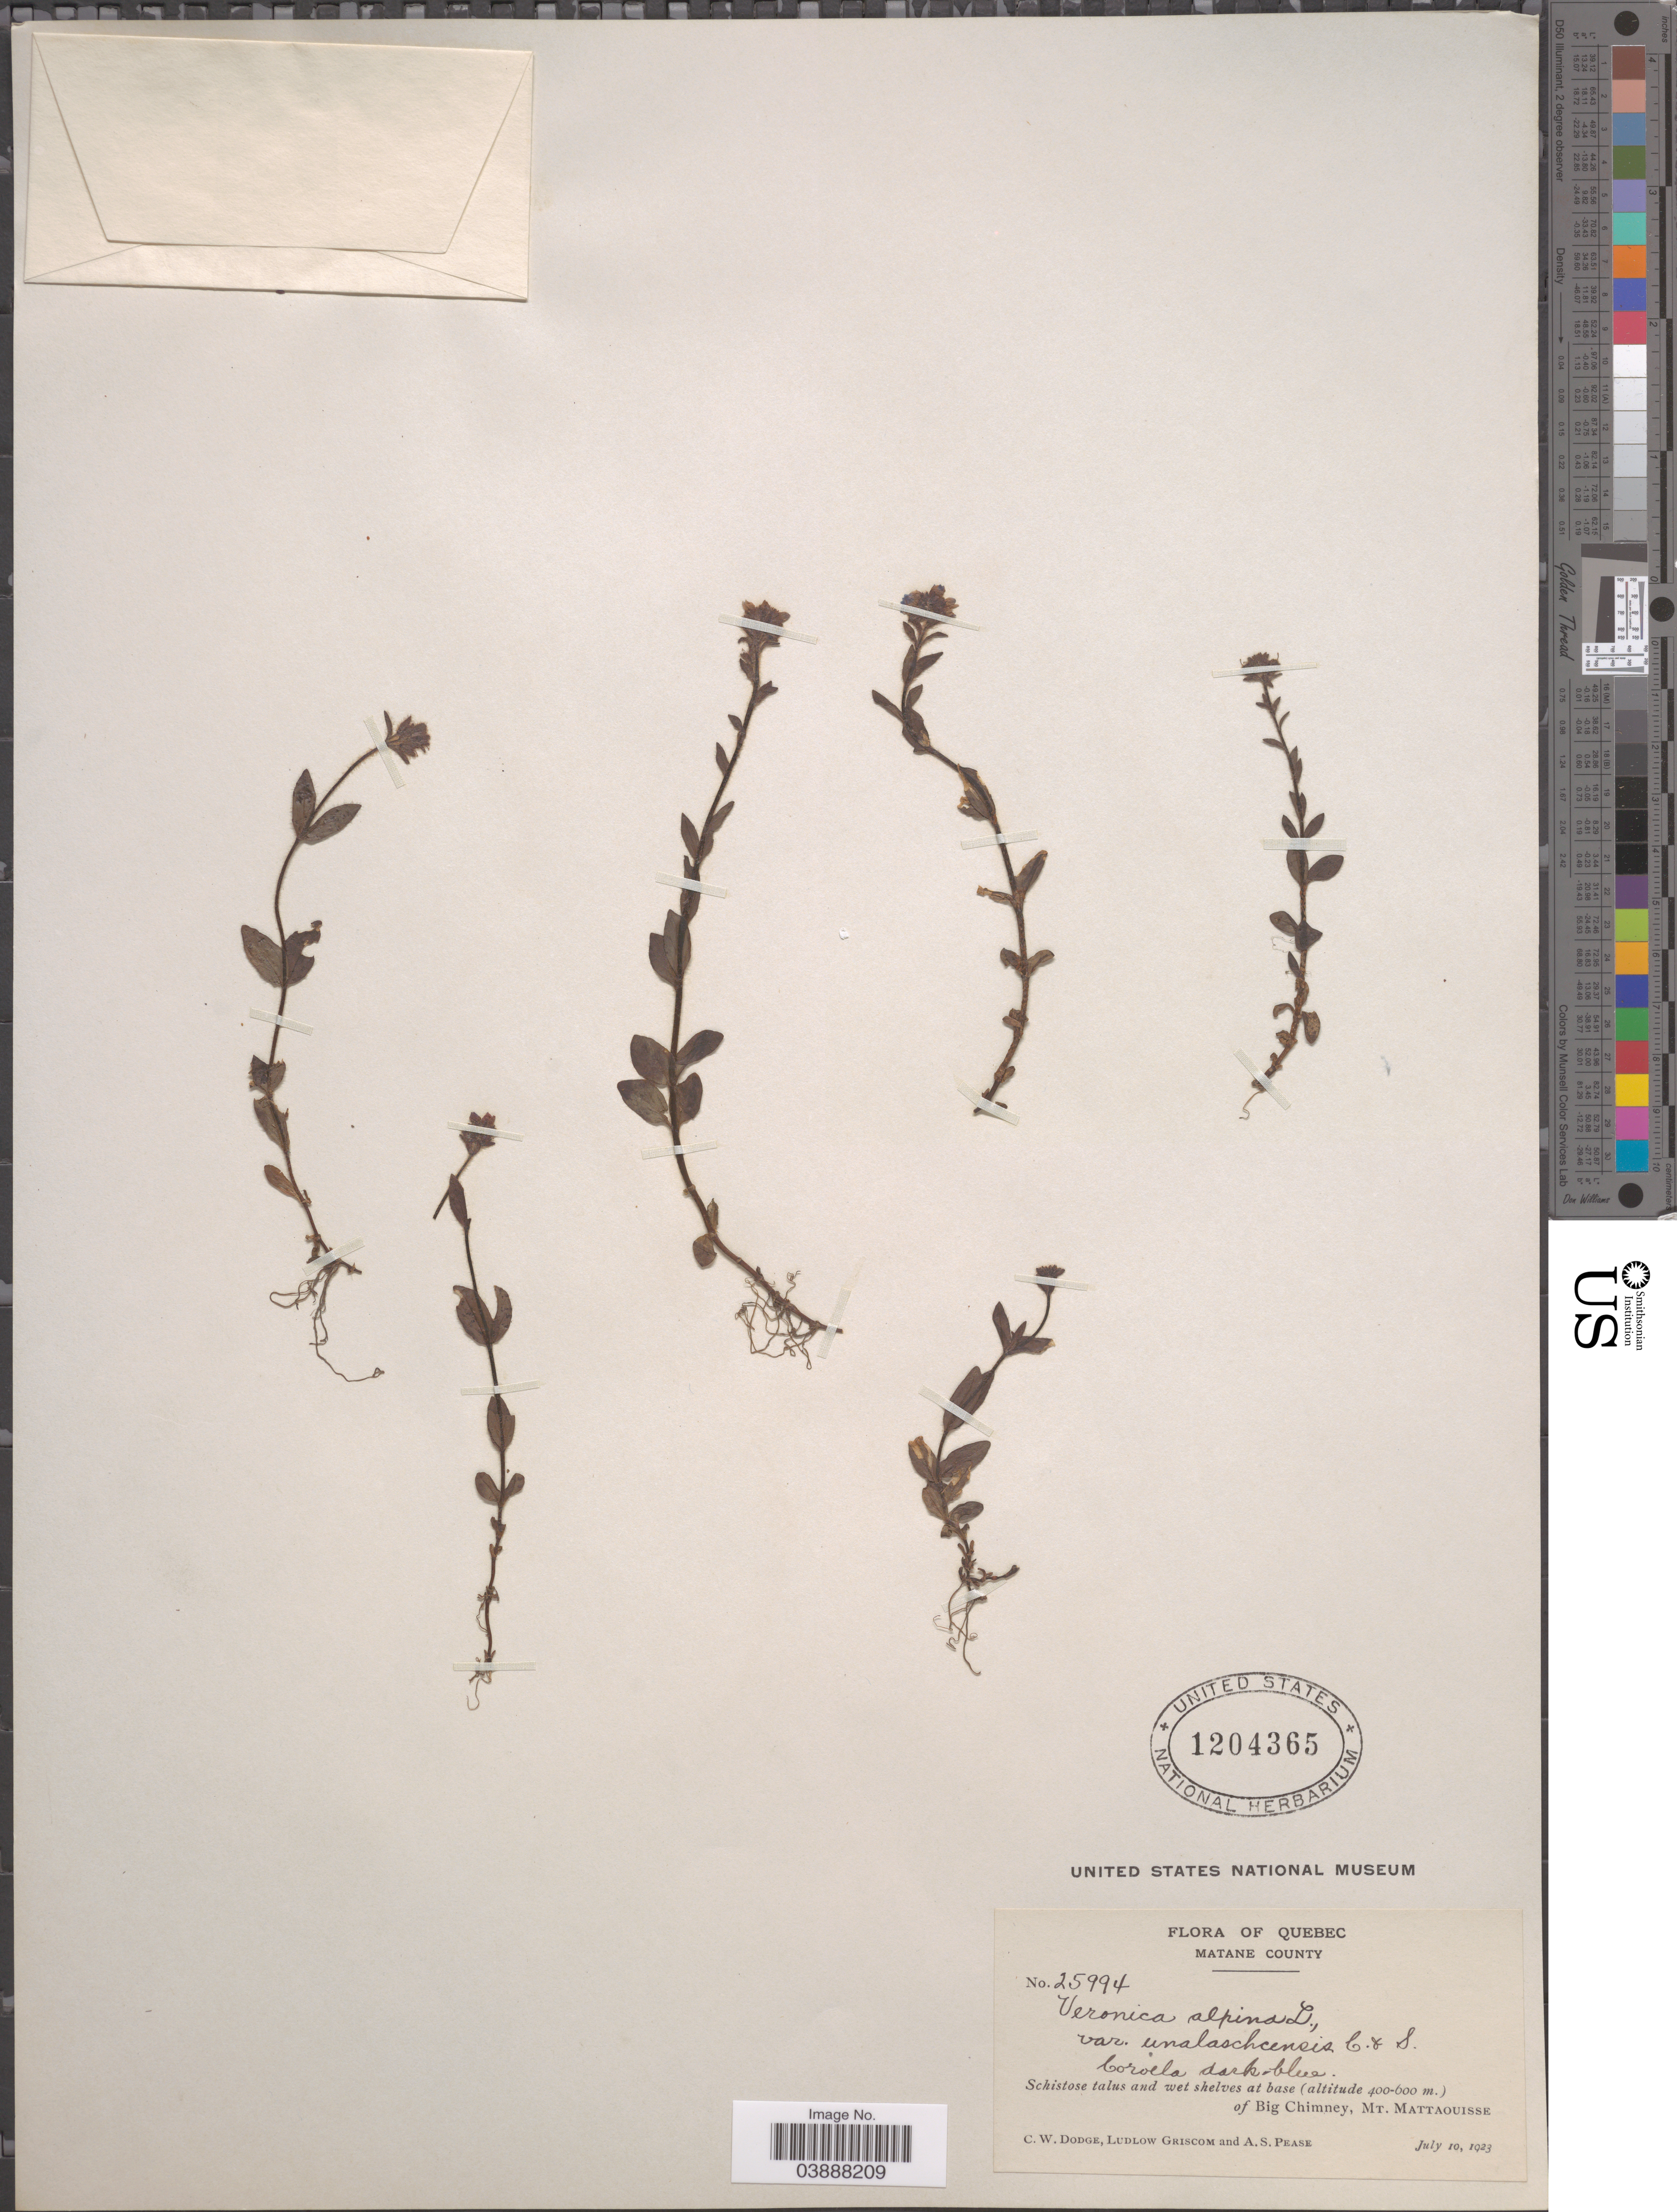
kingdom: Plantae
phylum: Tracheophyta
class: Magnoliopsida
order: Lamiales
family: Plantaginaceae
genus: Veronica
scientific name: Veronica wormskjoldii subsp. nutans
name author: (Bong.) Albach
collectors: C. Dodge, L. Griscom & A. S. Pease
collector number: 25994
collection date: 1923-07-10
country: Canada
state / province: Quebec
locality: Matane County. At base of Big Chimney, Mt. Mattaouisse.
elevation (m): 400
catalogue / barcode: US 1204365